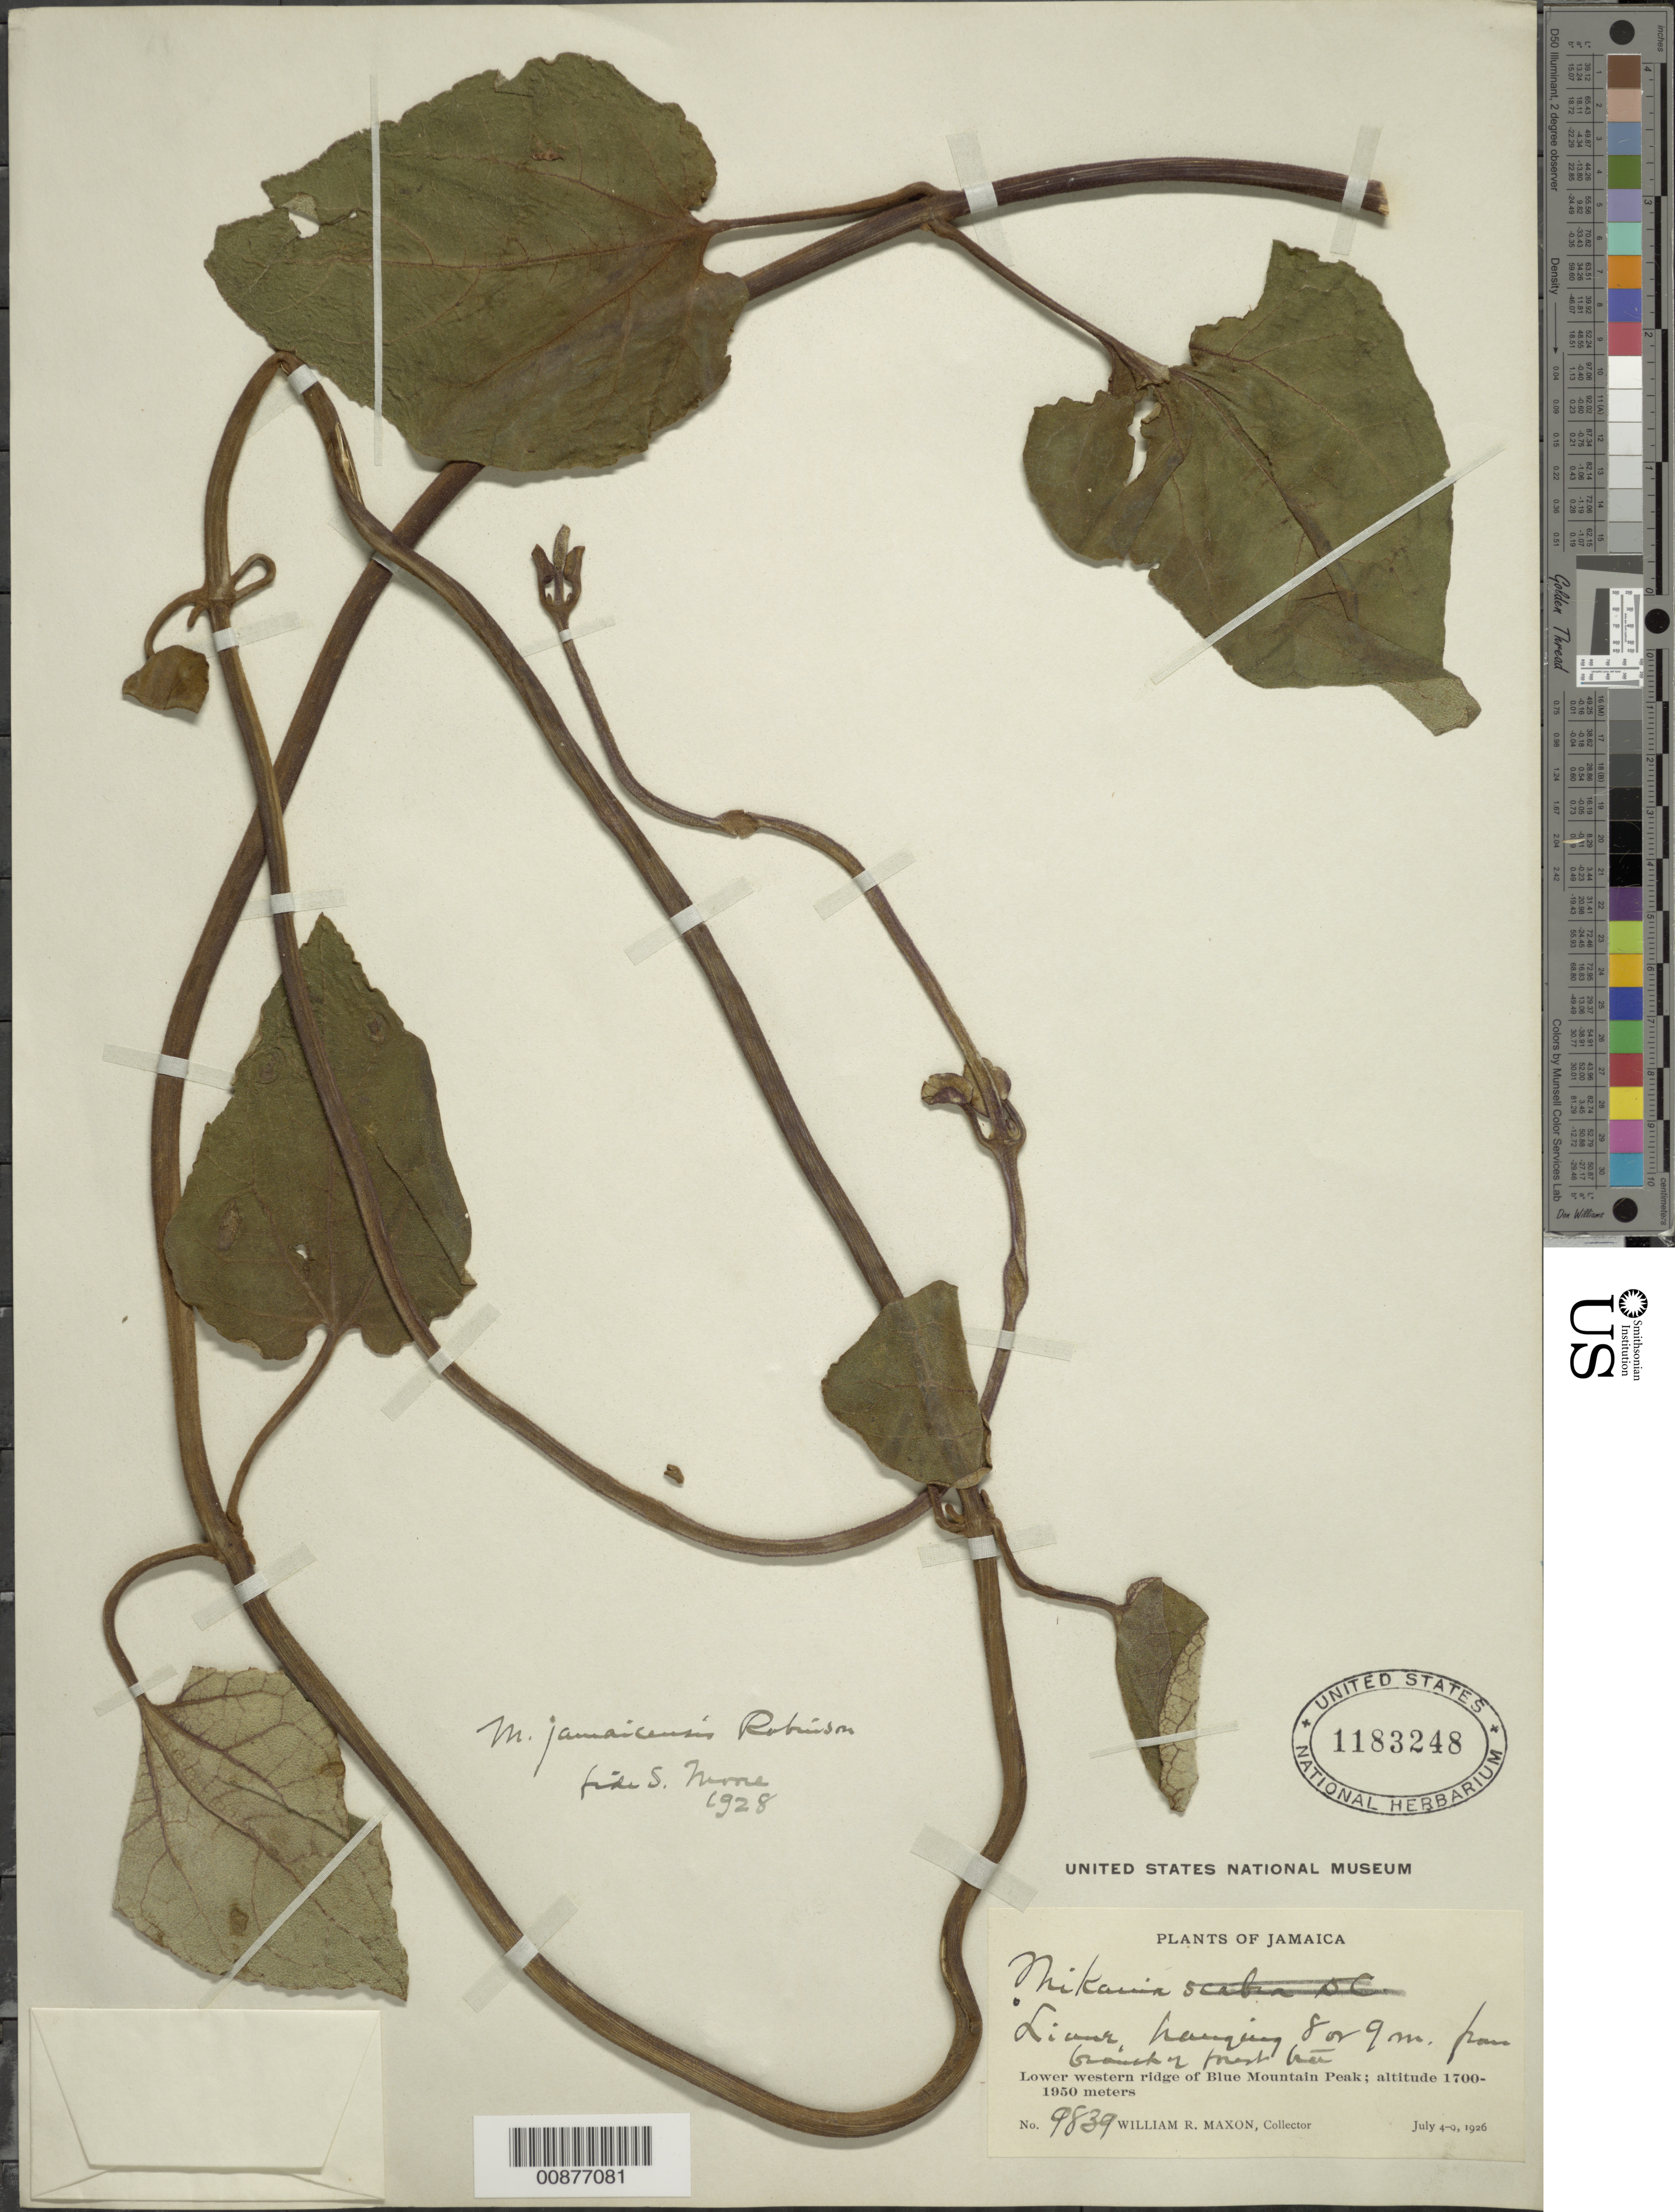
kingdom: Plantae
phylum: Tracheophyta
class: Magnoliopsida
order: Asterales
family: Asteraceae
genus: Mikania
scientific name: Mikania jamaicensis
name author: B.L. Rob.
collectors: W. R. Maxon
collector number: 9839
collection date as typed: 04 Jul 1926 to 09 Jul 1926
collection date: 1926-07-04/1926-07-09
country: Jamaica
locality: Lower western ridge of Blue Mountain Peak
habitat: Montane; hanging from forest tree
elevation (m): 1700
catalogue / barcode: US 1183248